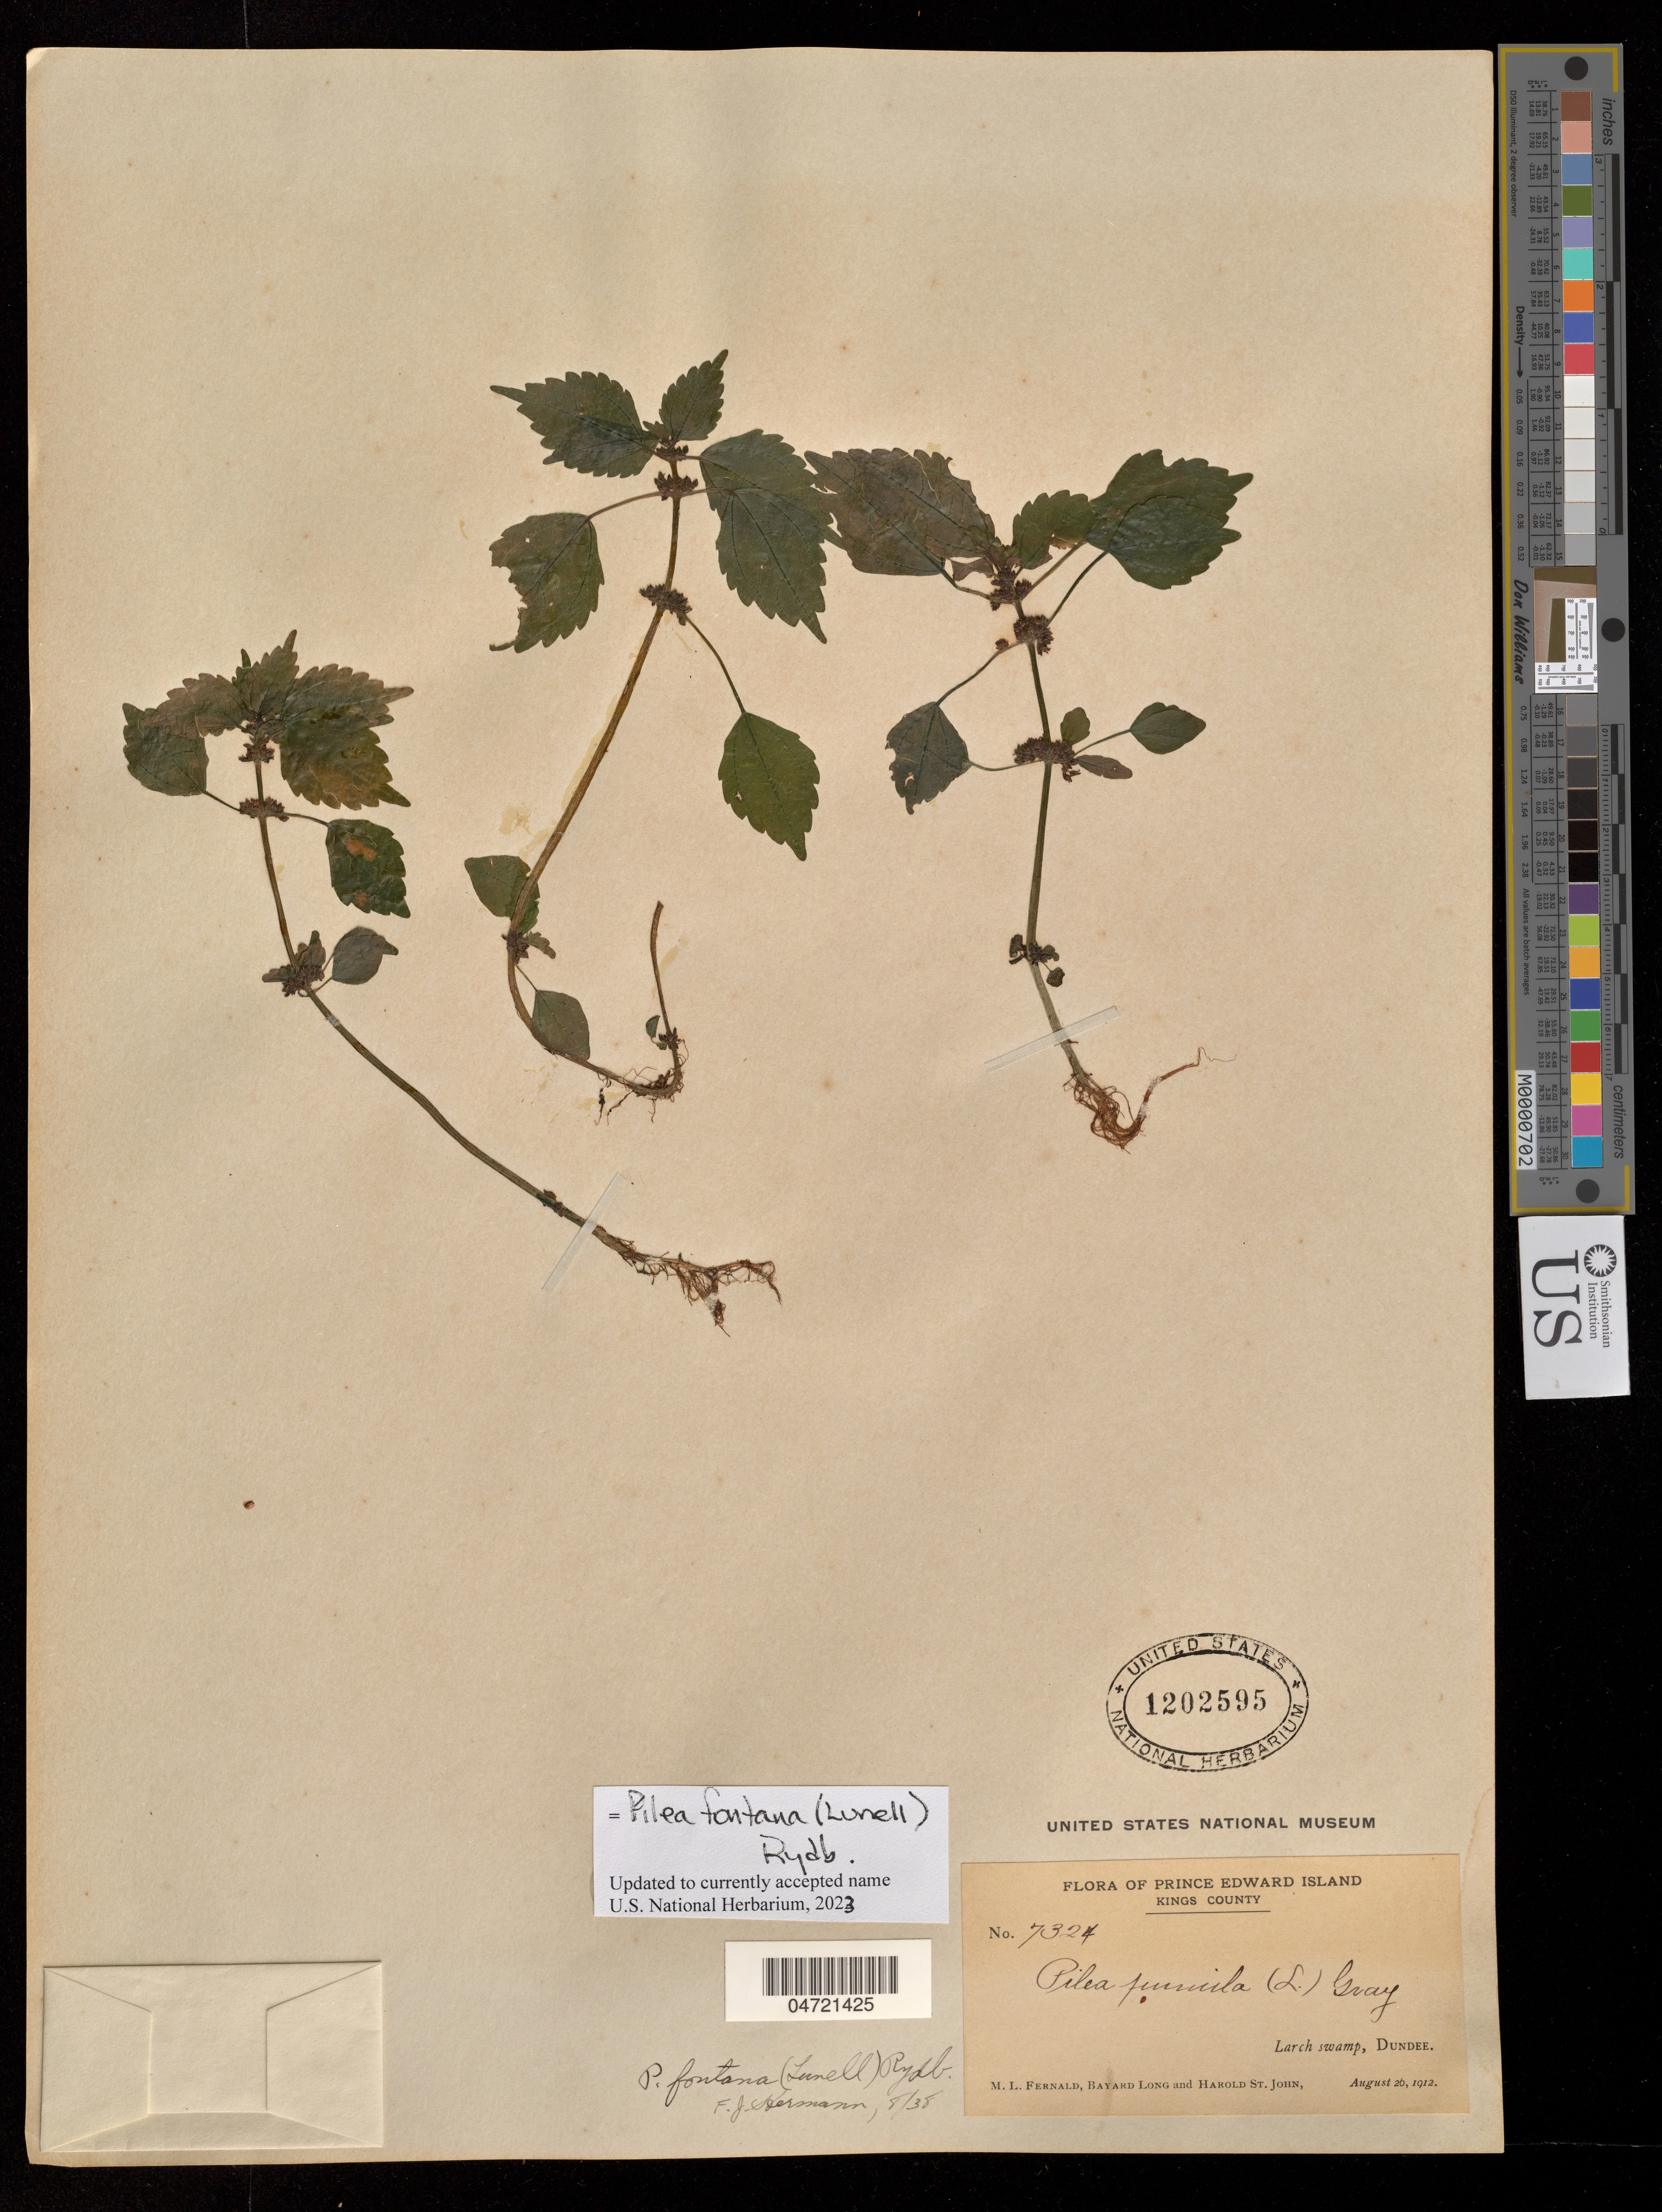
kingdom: Plantae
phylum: Tracheophyta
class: Magnoliopsida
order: Rosales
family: Urticaceae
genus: Pilea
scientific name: Pilea fontana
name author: (Lunell) Rydb.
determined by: Hermann, F. J.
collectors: M. L. Fernald, B. Long & H. St. John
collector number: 7324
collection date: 1912-08-26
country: Canada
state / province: Prince Edward Island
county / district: Kings County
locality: Larch swamp, Dundee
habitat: Swamp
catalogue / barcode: US 1202595